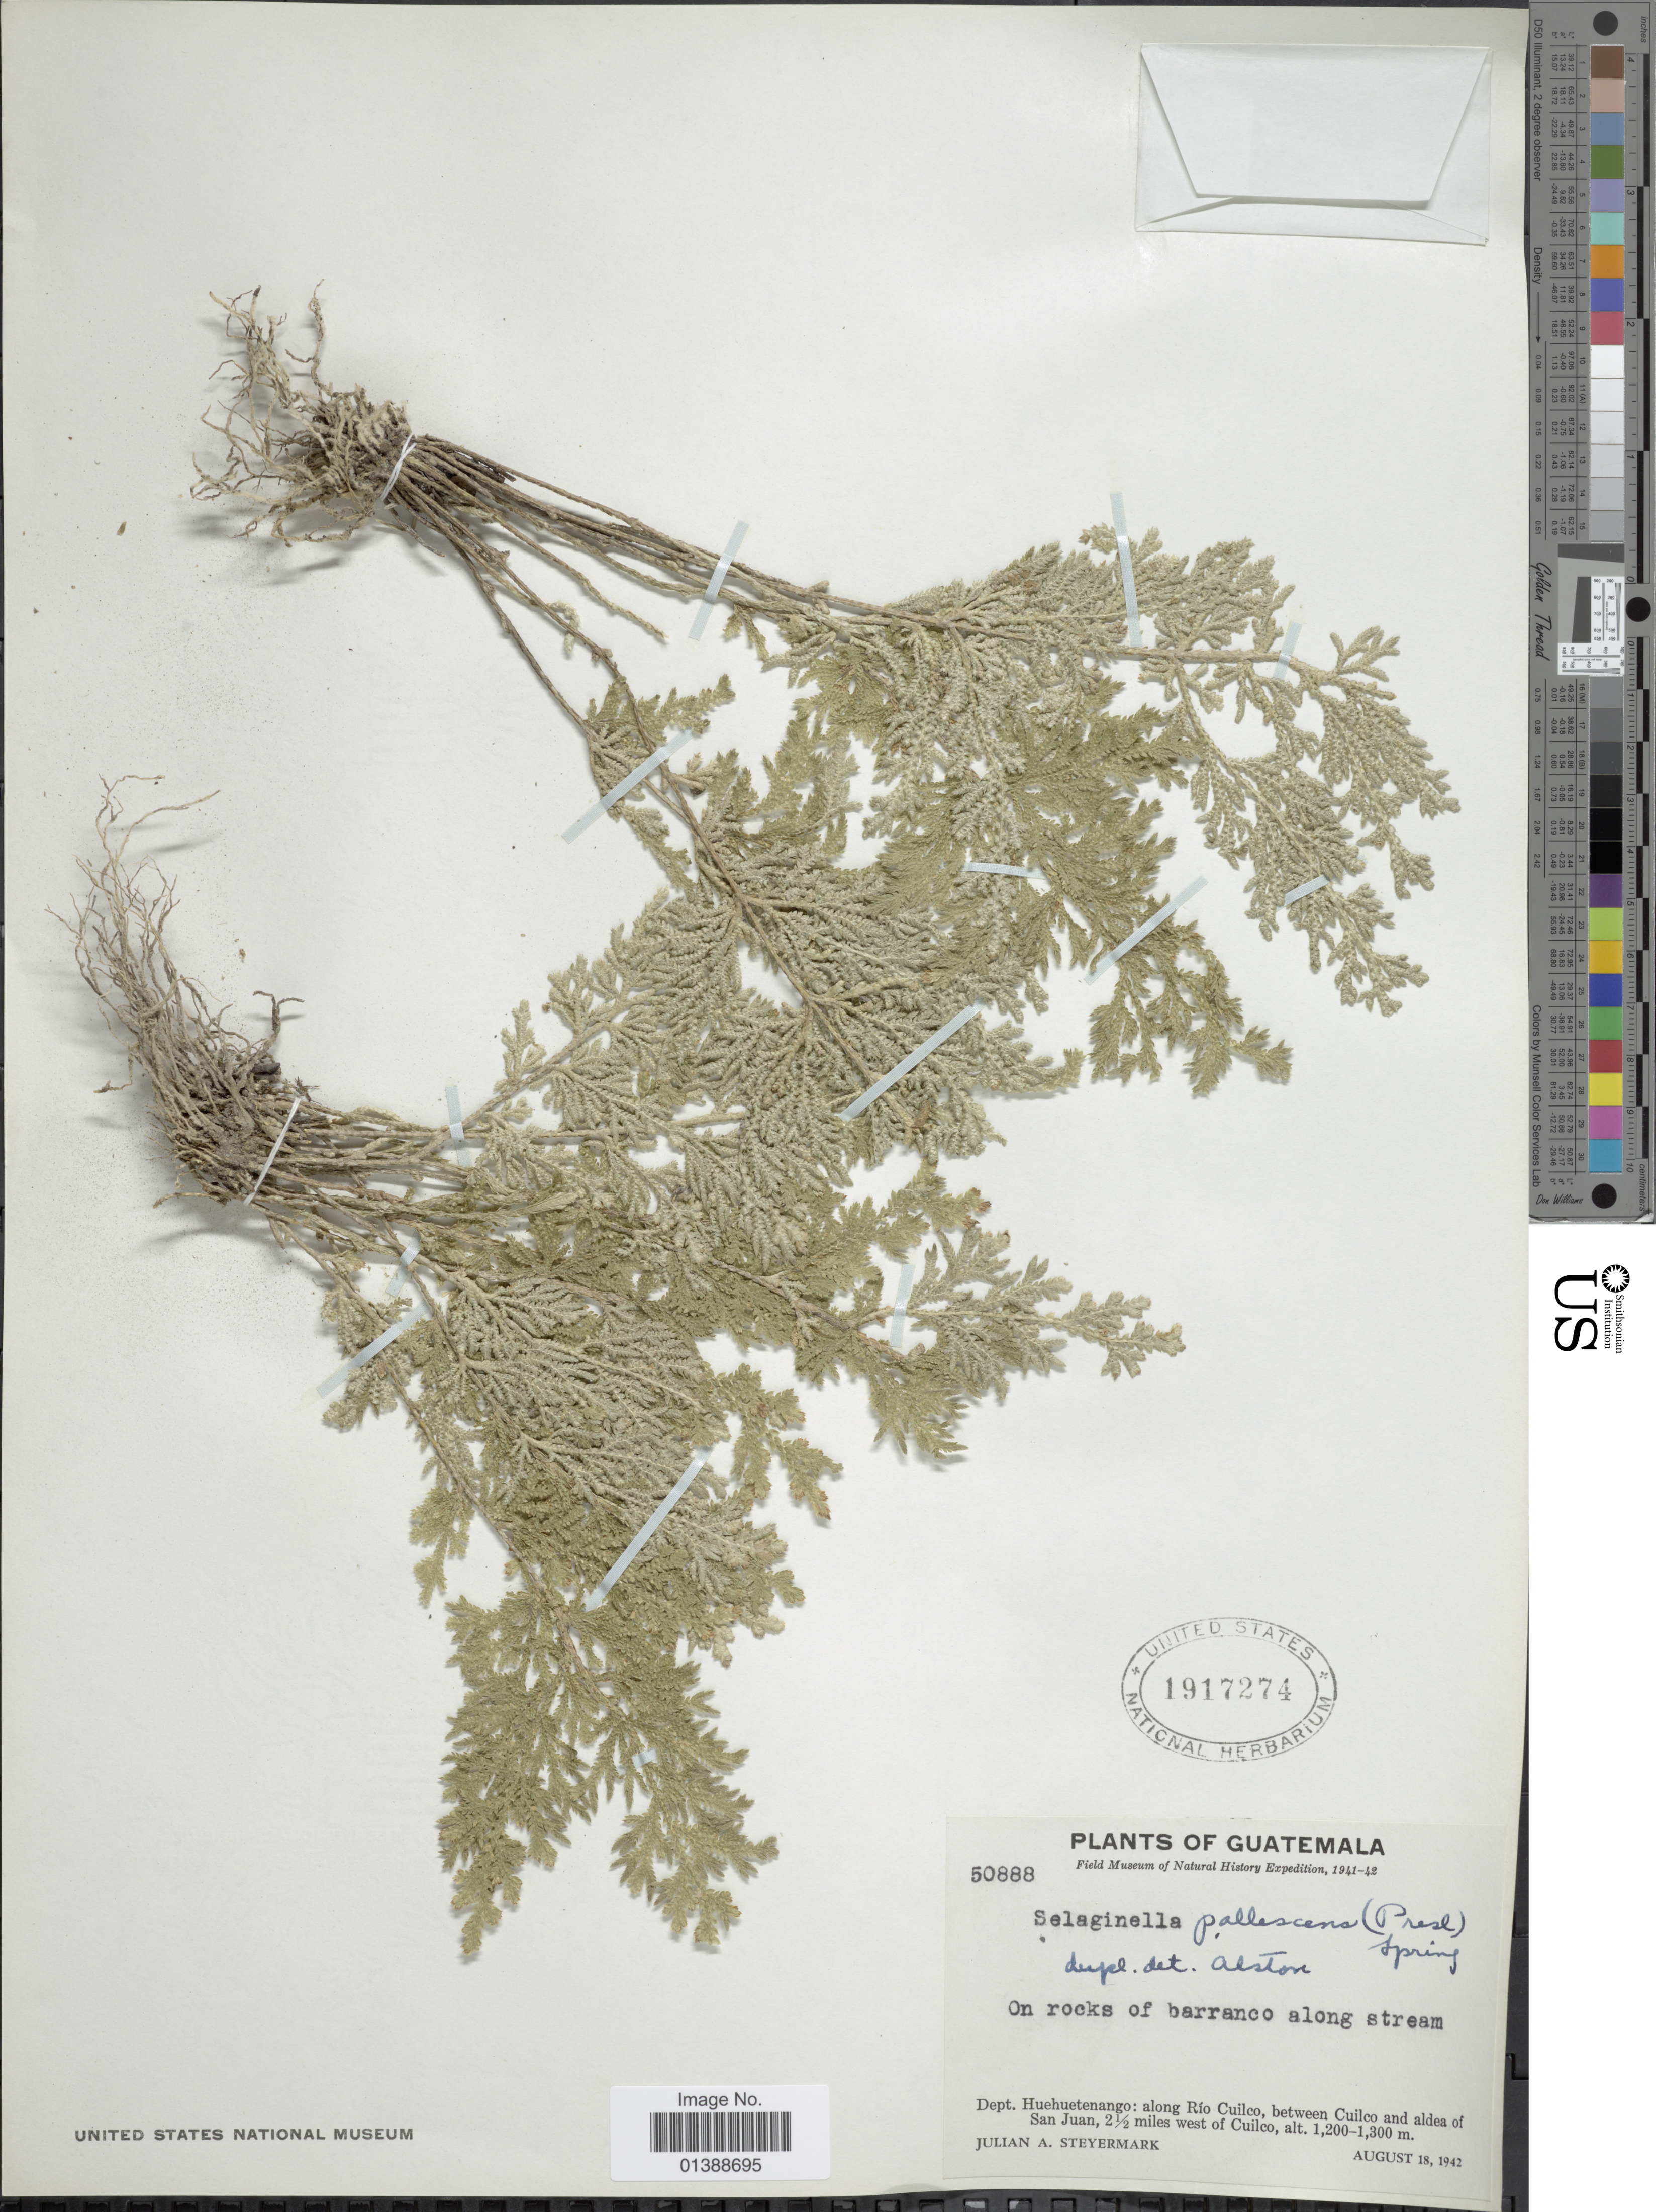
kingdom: Plantae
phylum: Tracheophyta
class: Lycopodiopsida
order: Selaginellales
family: Selaginellaceae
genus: Selaginella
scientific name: Selaginella pallescens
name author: (C. Presl) Spring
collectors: J. Steyermark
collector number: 50888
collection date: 1942-08-18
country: Guatemala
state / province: Huehuetenango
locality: Along Río Cuilco, between Cuilco and aldea of San Juan, 2½ miles west of Cuilco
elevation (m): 1200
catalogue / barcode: US 1917274